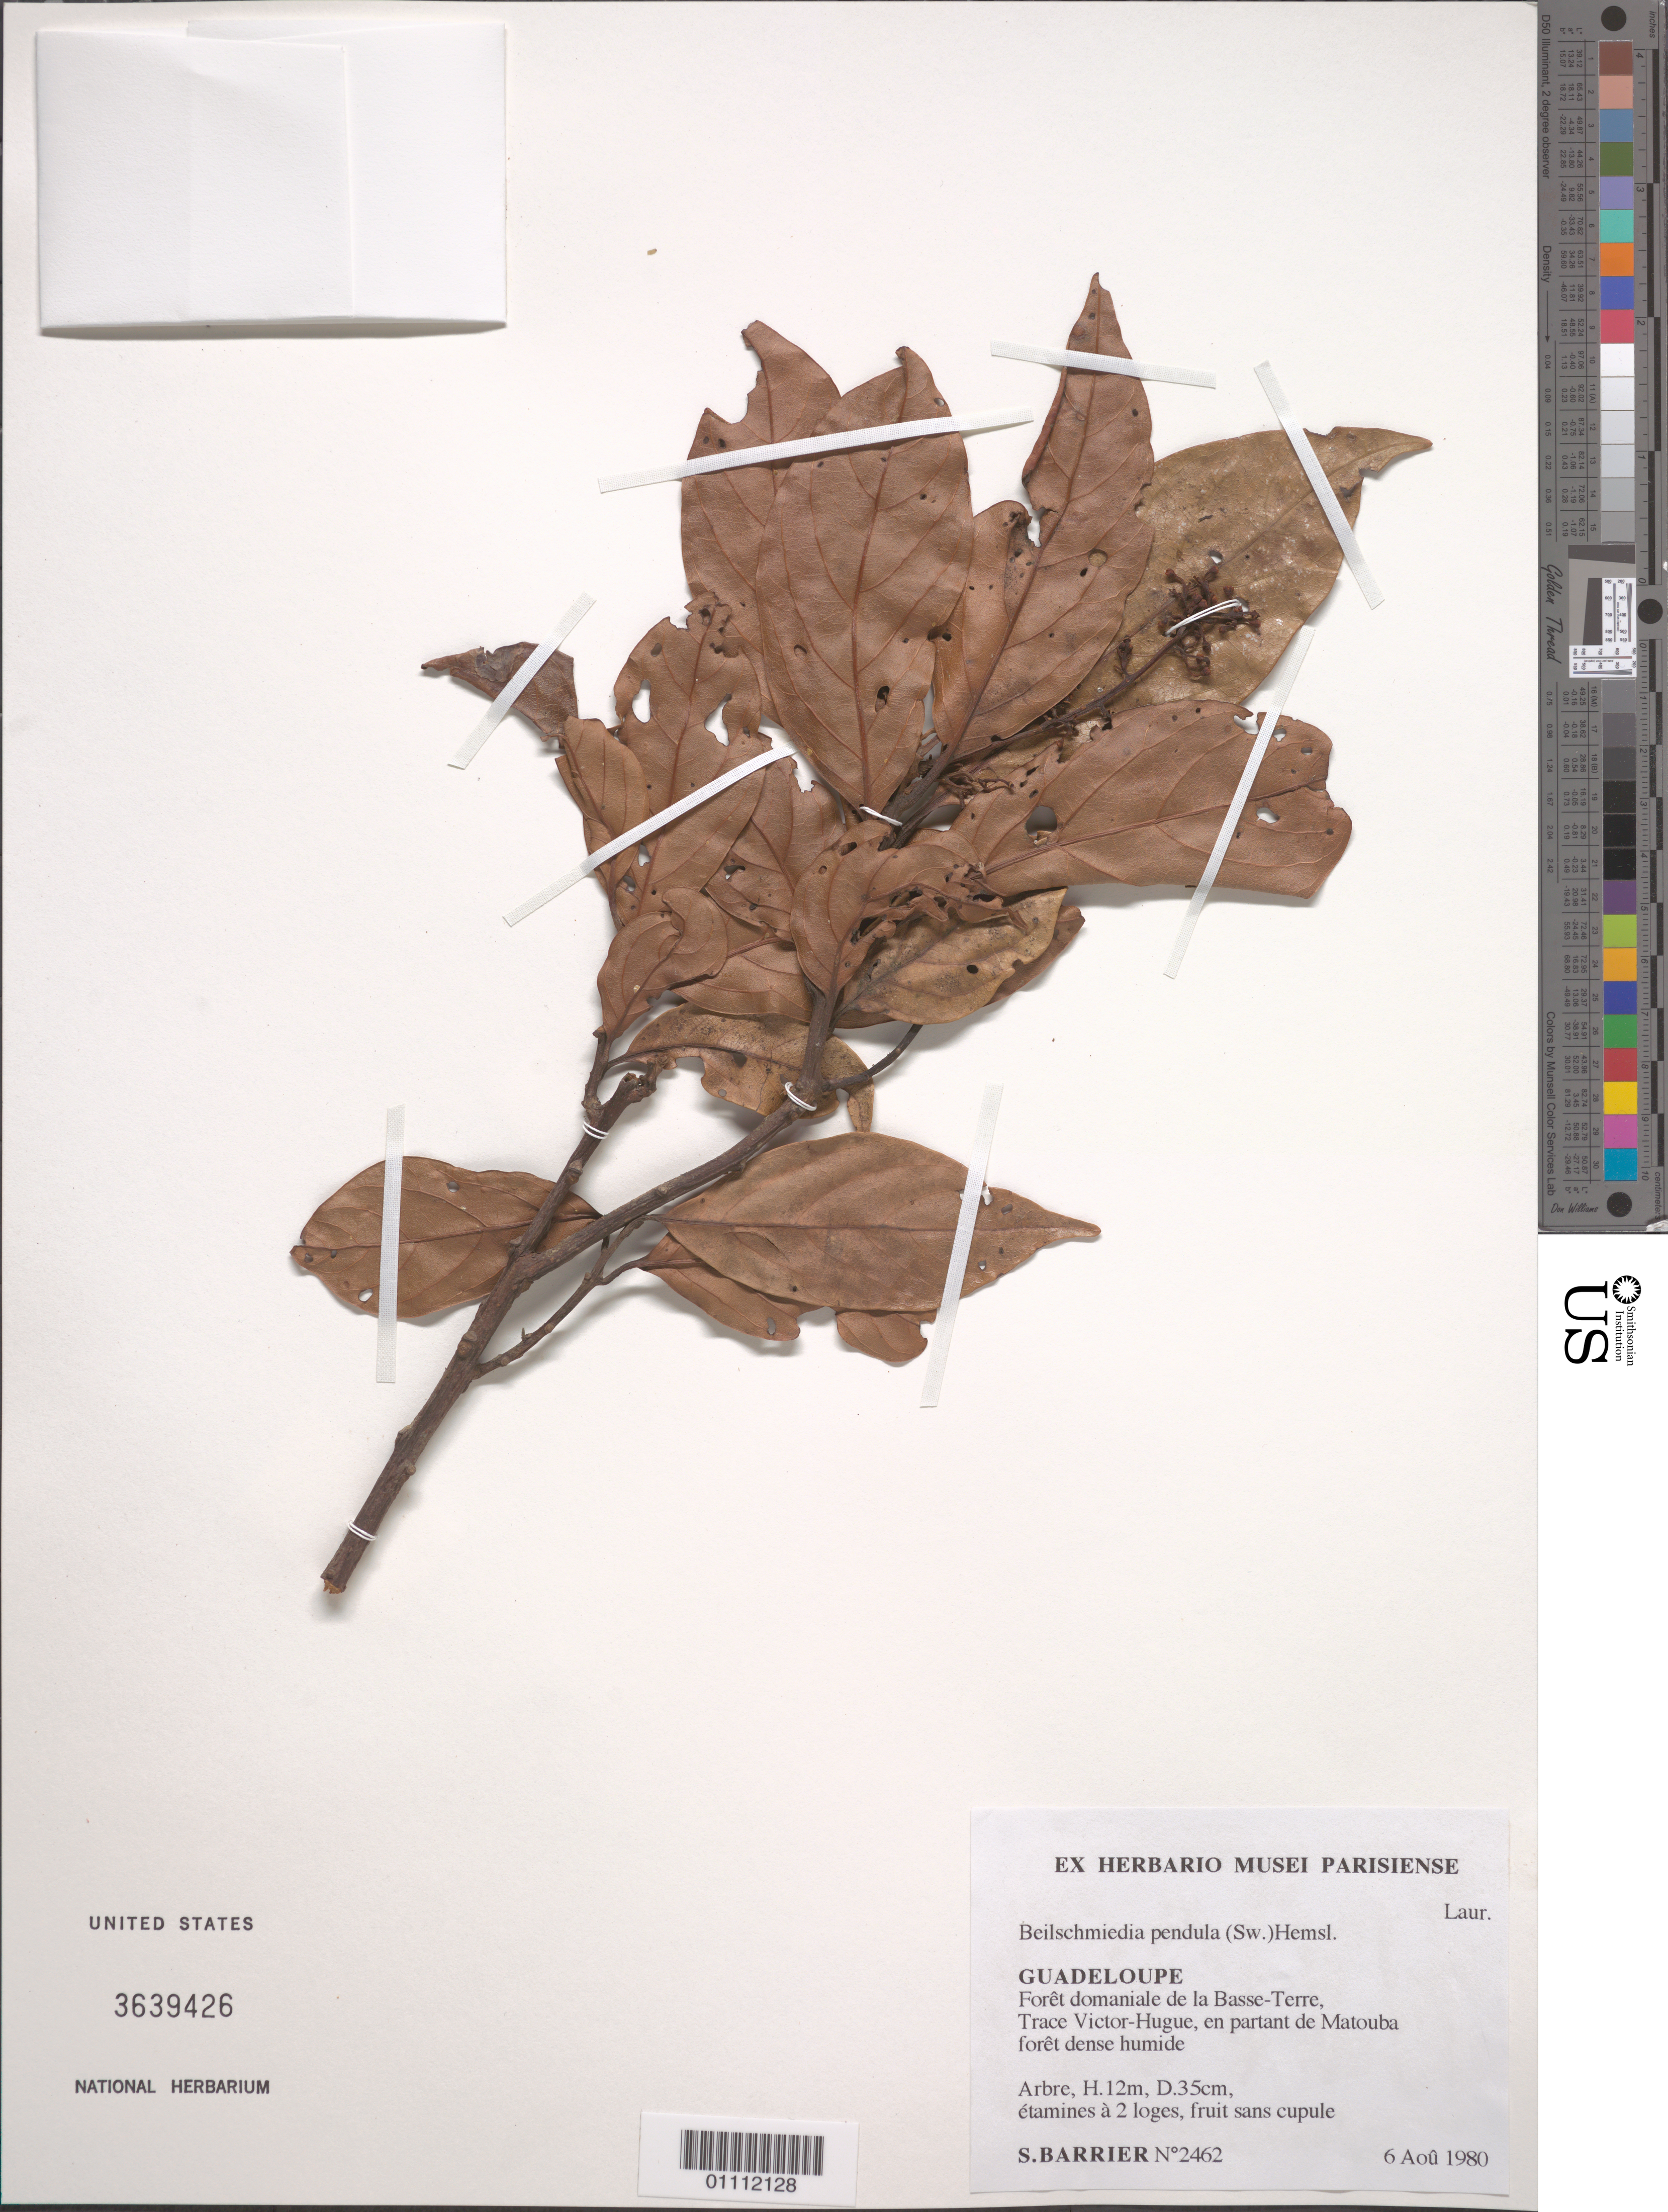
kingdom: Plantae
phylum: Tracheophyta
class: Magnoliopsida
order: Laurales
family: Lauraceae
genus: Beilschmiedia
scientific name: Beilschmiedia pendula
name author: (Sw.) Hemsl.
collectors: S. Barrier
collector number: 2462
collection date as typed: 06 Aug 1980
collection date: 1980-08-06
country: Guadeloupe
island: Basse Terre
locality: Trace Victor-Hugue, en partant de Matouba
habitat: Forêt dense humide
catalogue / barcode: US 3639426